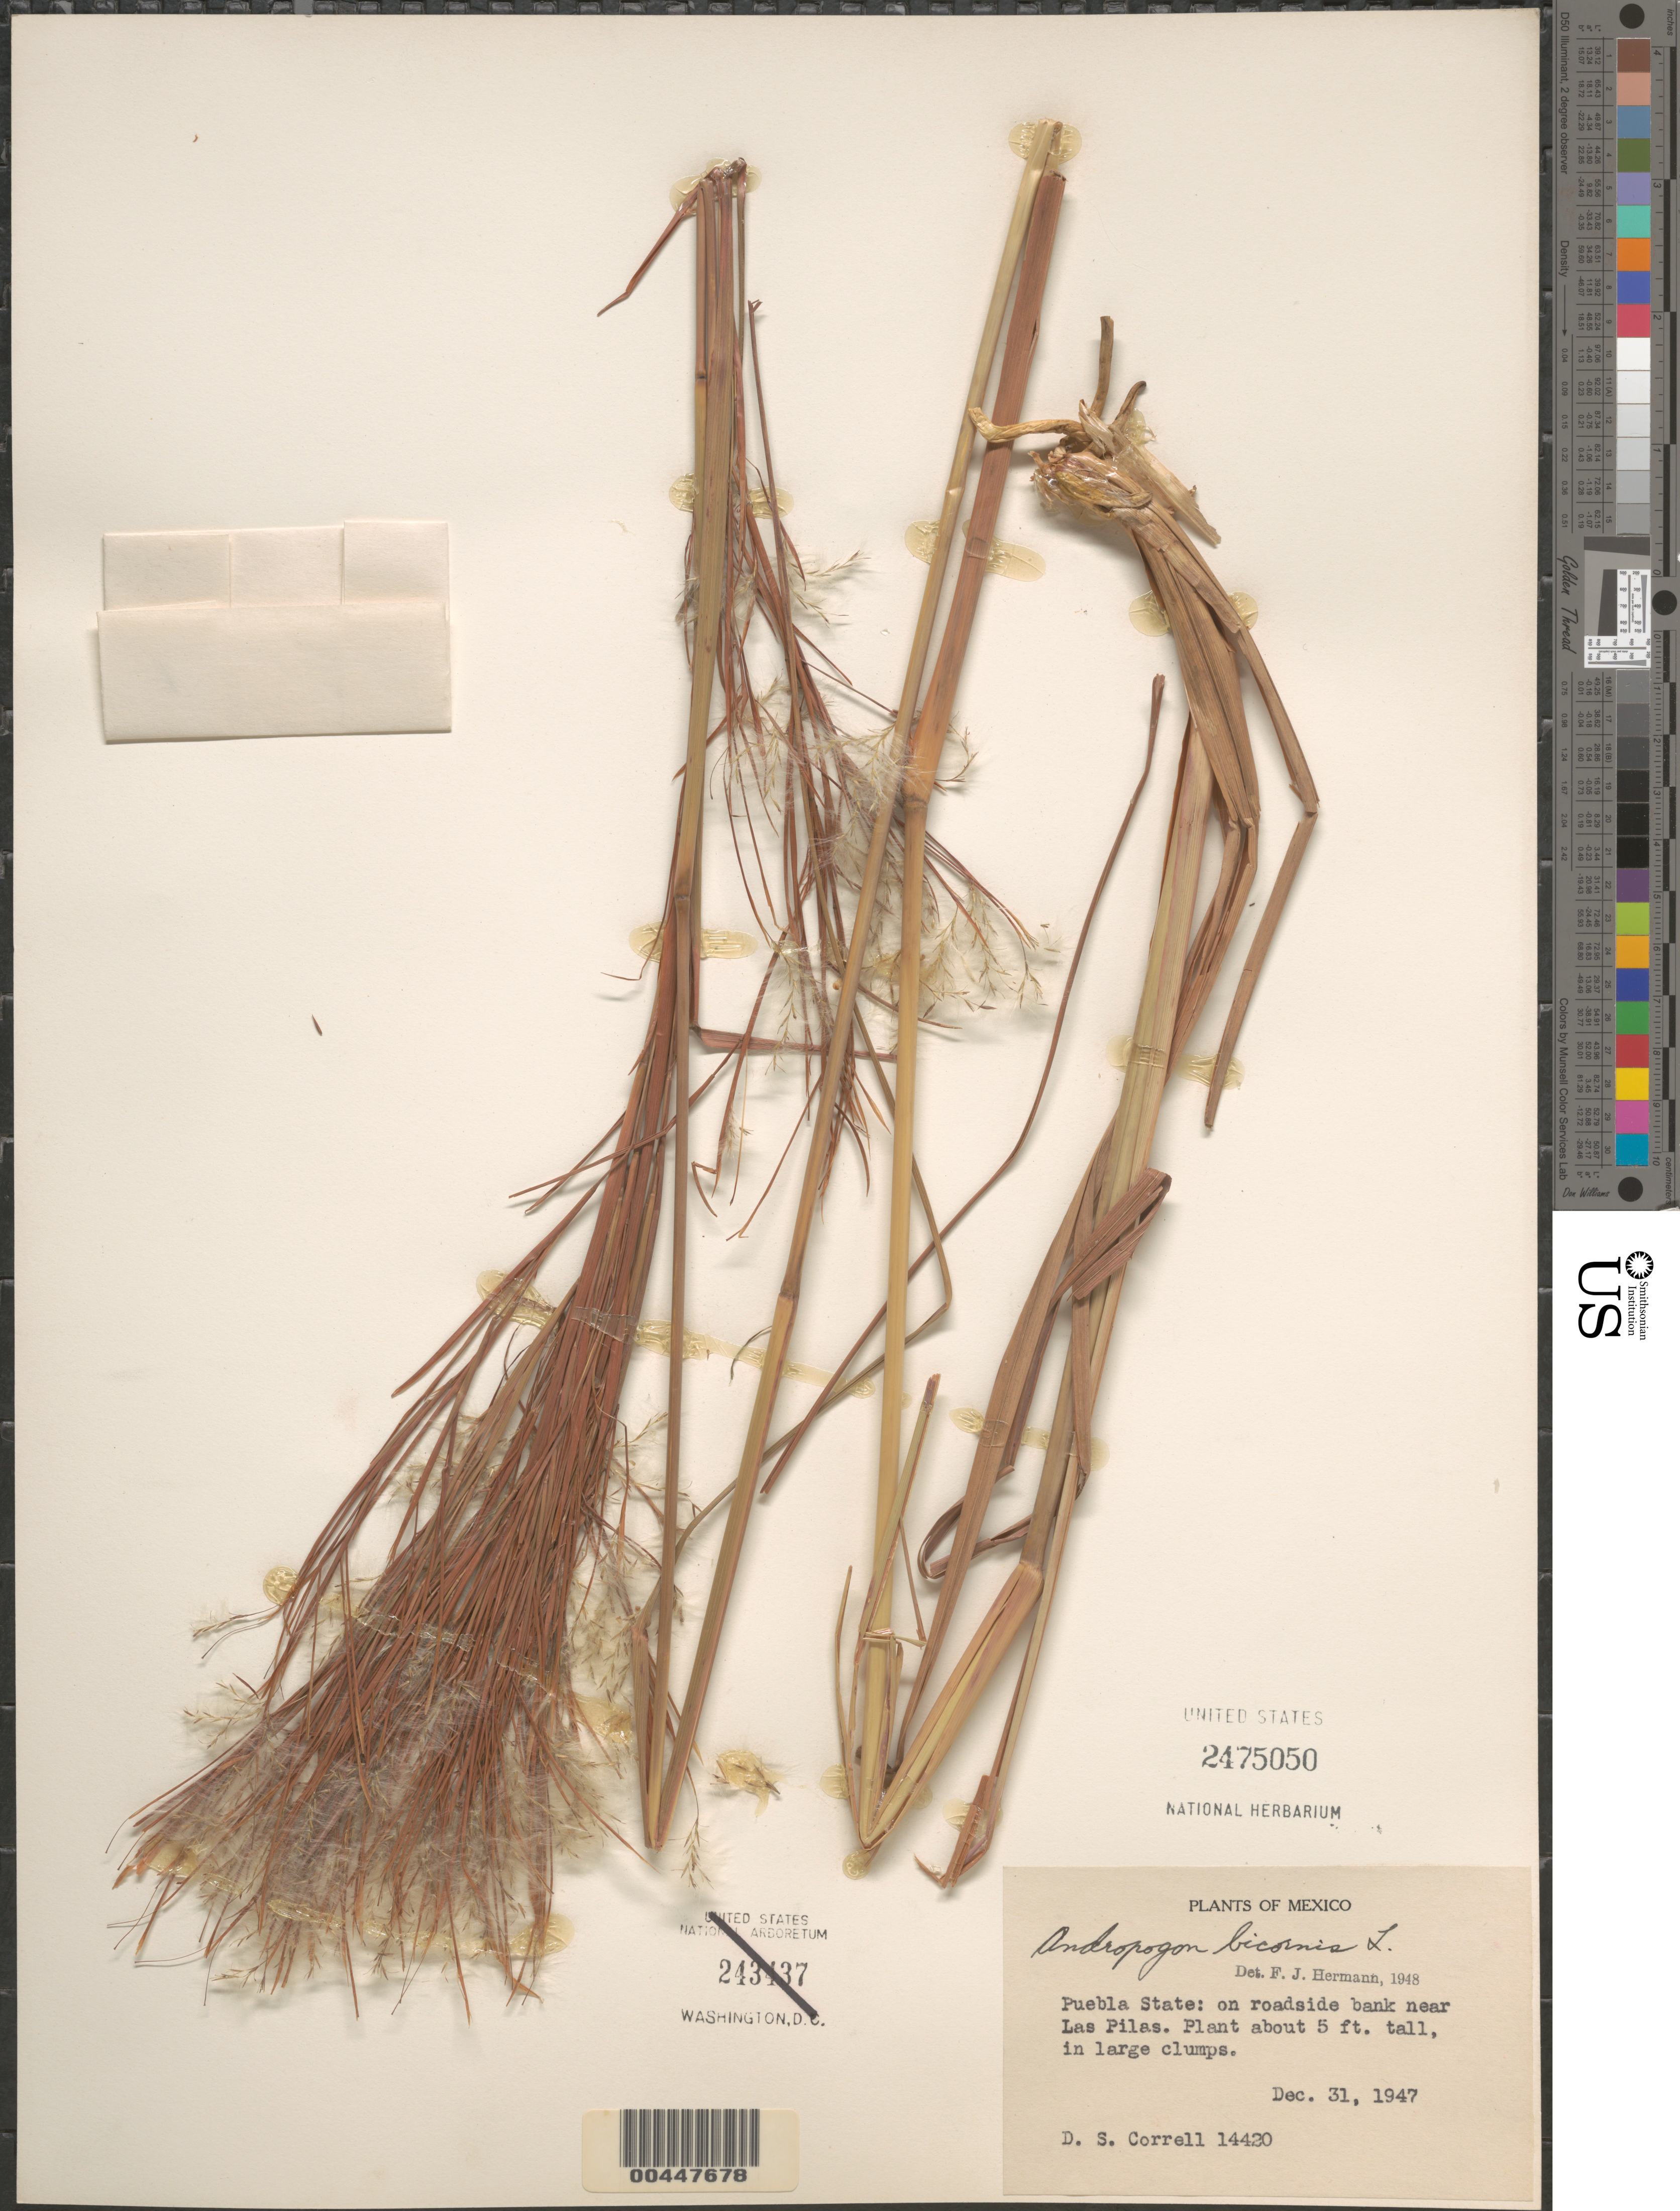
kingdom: Plantae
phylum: Tracheophyta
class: Liliopsida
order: Poales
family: Poaceae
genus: Andropogon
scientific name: Andropogon bicornis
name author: L.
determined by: Hermann, F. J.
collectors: D. S. Correll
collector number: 14420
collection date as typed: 31 Dec 1947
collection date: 1947-12-31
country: Mexico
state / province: Puebla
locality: On the rdside bank near Las Pilas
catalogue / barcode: US 2475050